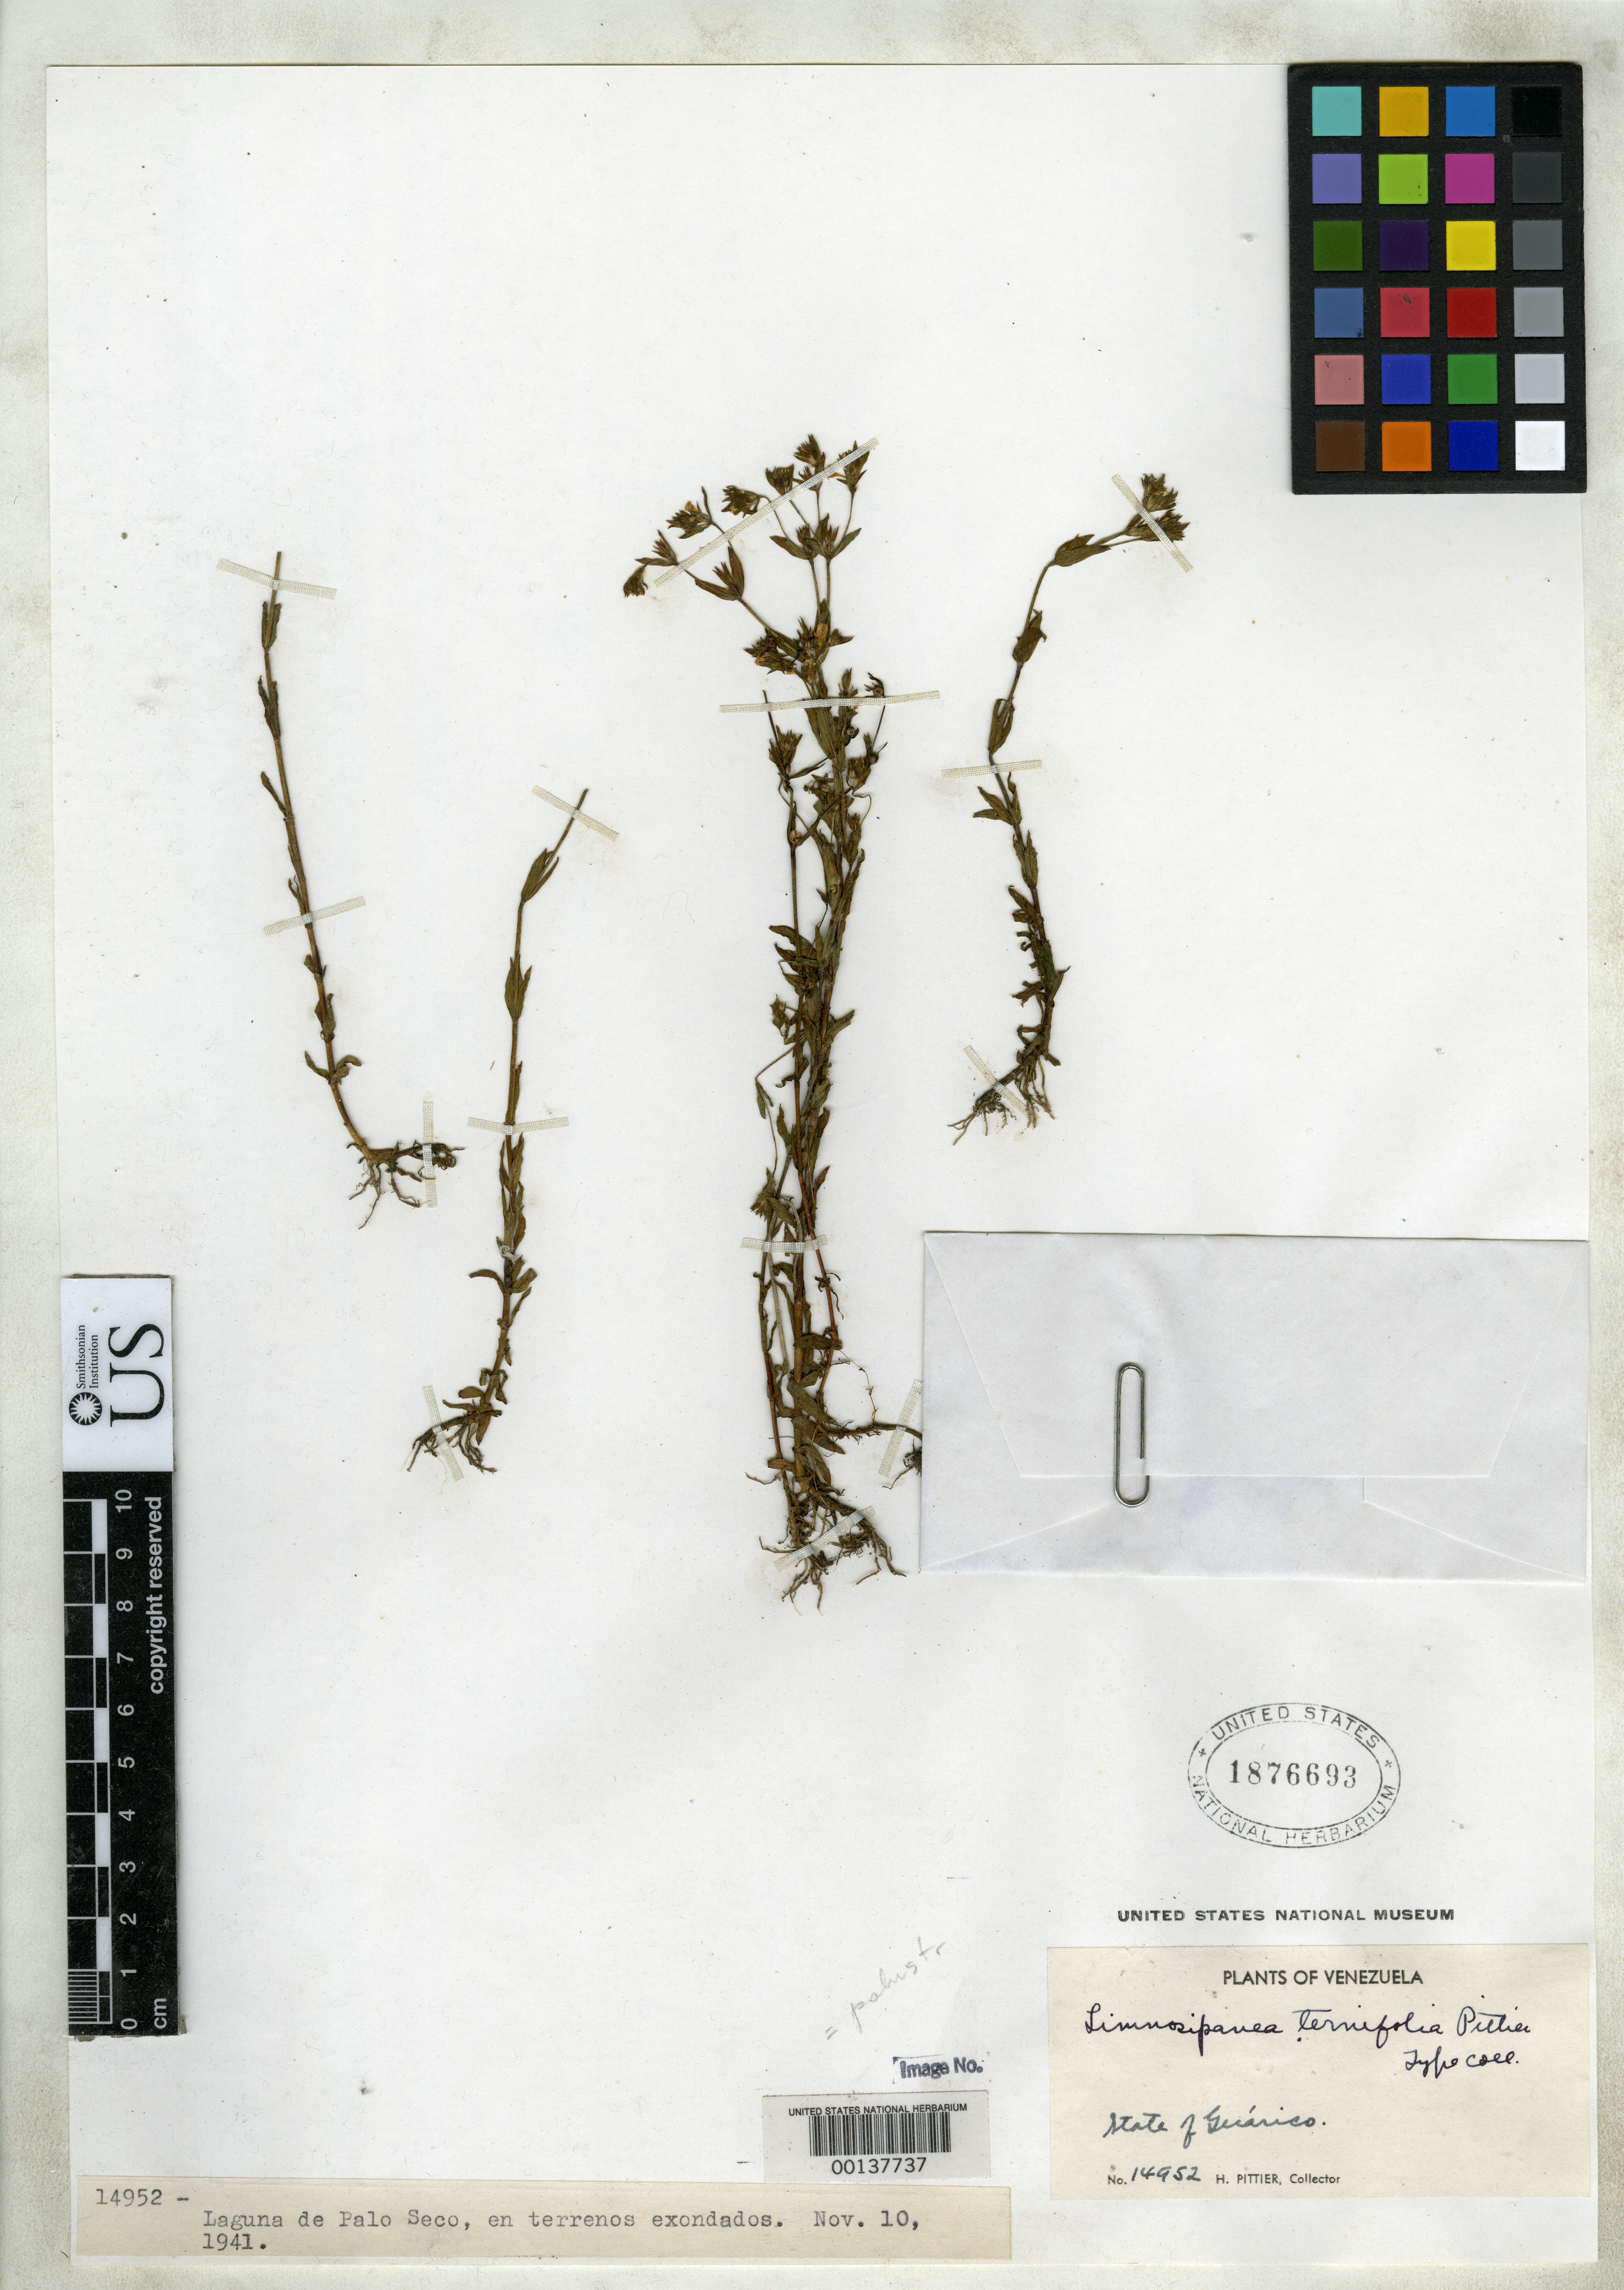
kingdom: Plantae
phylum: Tracheophyta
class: Magnoliopsida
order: Gentianales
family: Rubiaceae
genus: Limnosipanea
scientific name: Limnosipanea ternifolia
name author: Pittier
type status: Type Collection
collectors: H. F. Pittier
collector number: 14952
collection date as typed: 10 Nov 1941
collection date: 1941-11-10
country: Venezuela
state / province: Guárico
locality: Laguna de Palo Seco.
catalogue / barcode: US 1876693